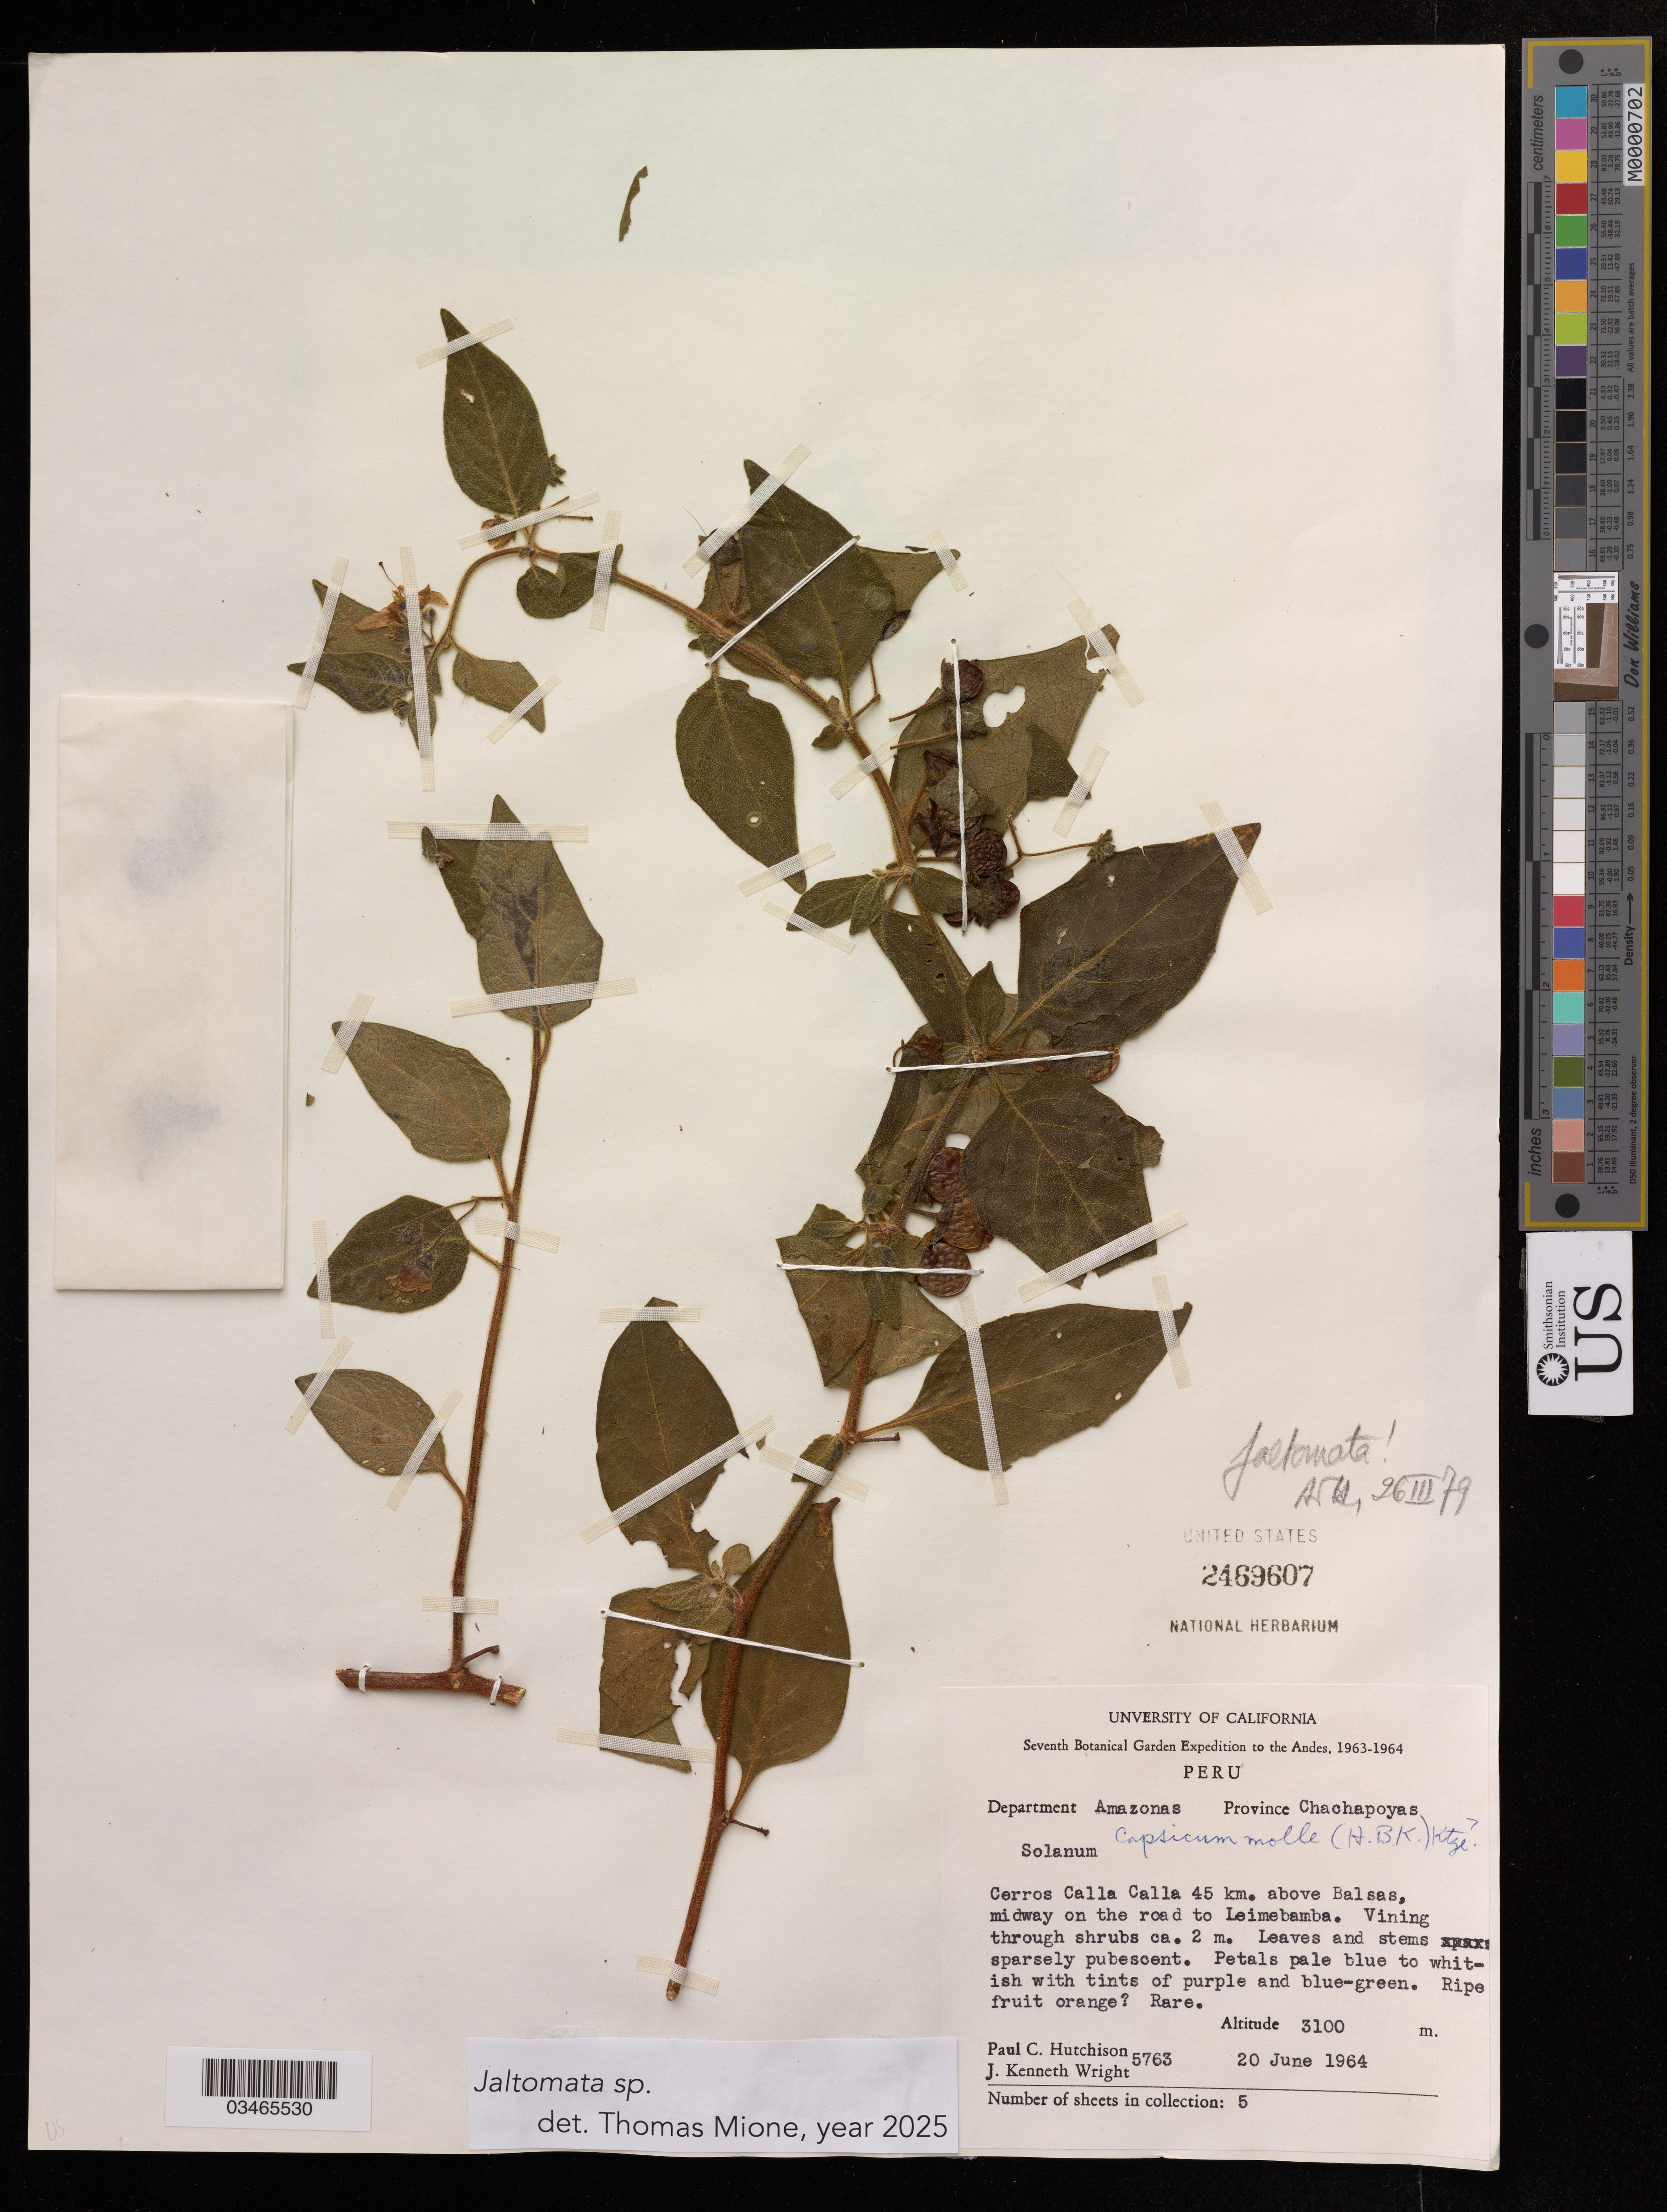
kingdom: Plantae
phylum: Tracheophyta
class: Magnoliopsida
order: Solanales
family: Solanaceae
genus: Jaltomata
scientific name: Jaltomata sp.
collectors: P. Hutchison & J. K. Wright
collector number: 5763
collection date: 1964-06-20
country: Peru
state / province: Amazonas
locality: The Andes. Province Chachapoyas. Cerros Calla Calla 45 km. above Balsas, midway on the road to Leimebamba.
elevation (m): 3100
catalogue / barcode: US 2469607